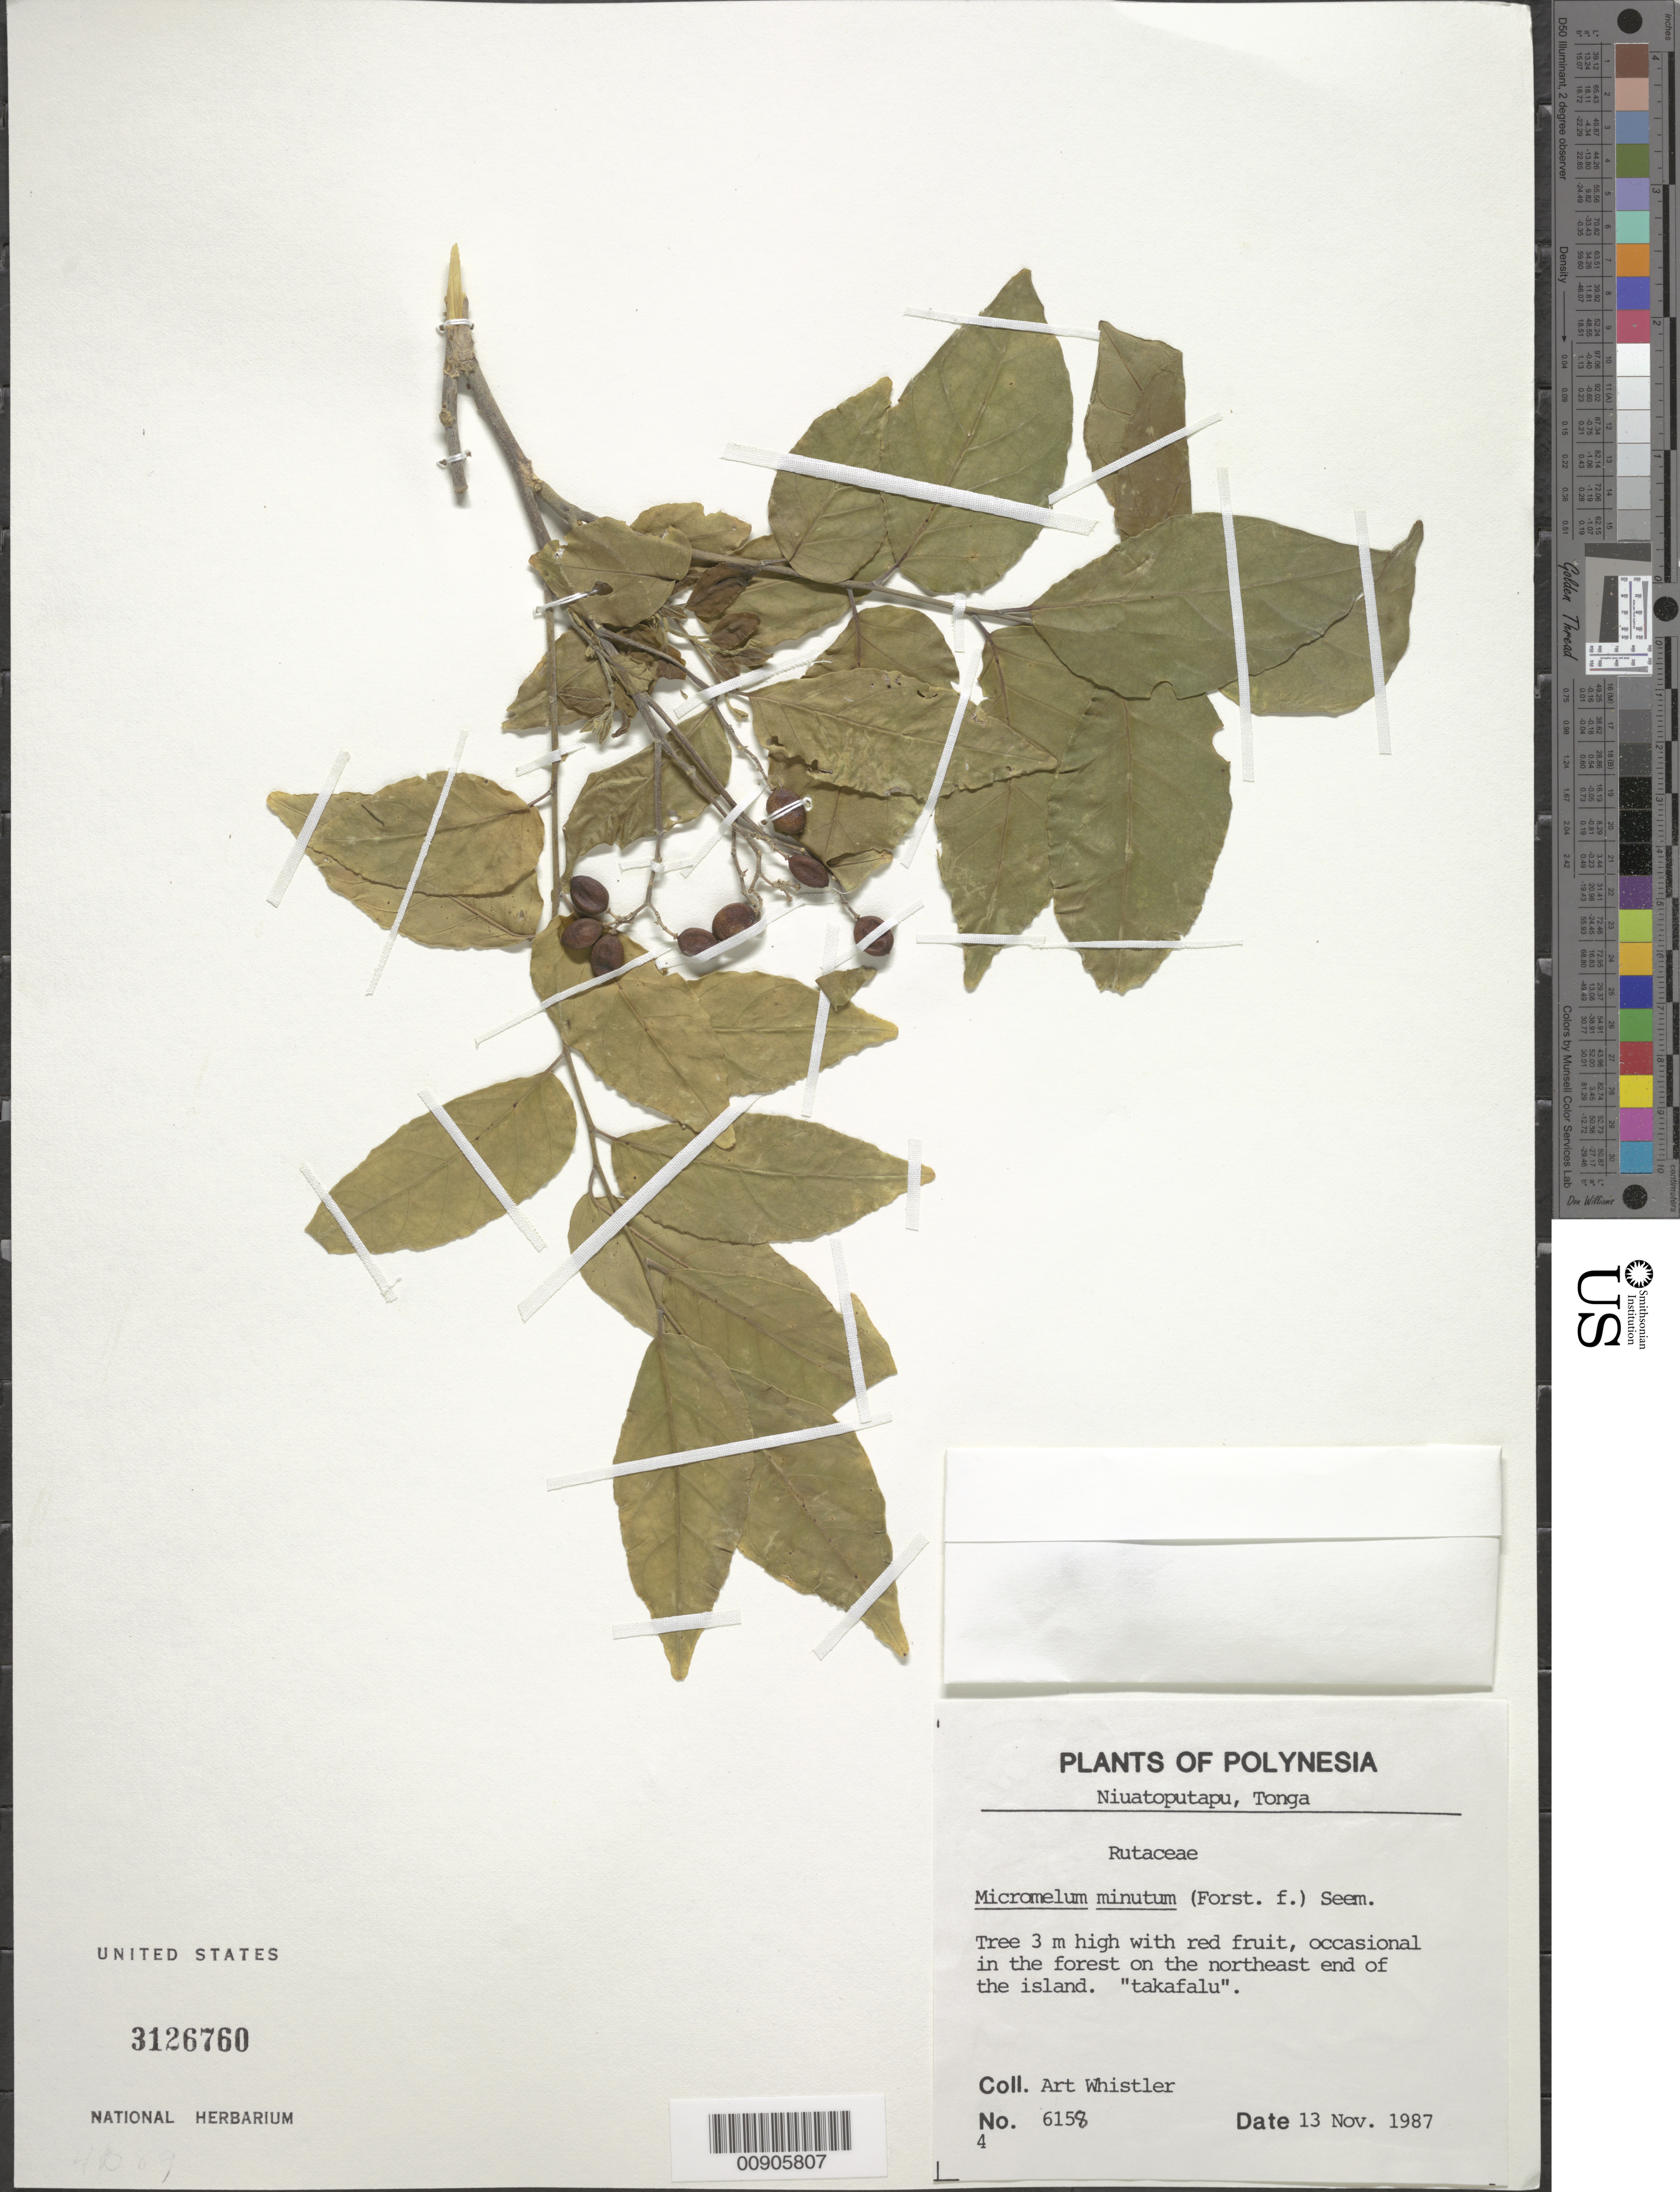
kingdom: Plantae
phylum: Tracheophyta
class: Magnoliopsida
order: Sapindales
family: Rutaceae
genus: Micromelum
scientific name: Micromelum minutum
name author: (G. Forst.) Wight & Arn.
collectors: A. Whistler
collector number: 6158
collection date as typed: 13 Nov 1987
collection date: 1987-11-13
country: Tonga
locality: Niuatoputapu, northeast end of the island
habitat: in forest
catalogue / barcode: US 3126760